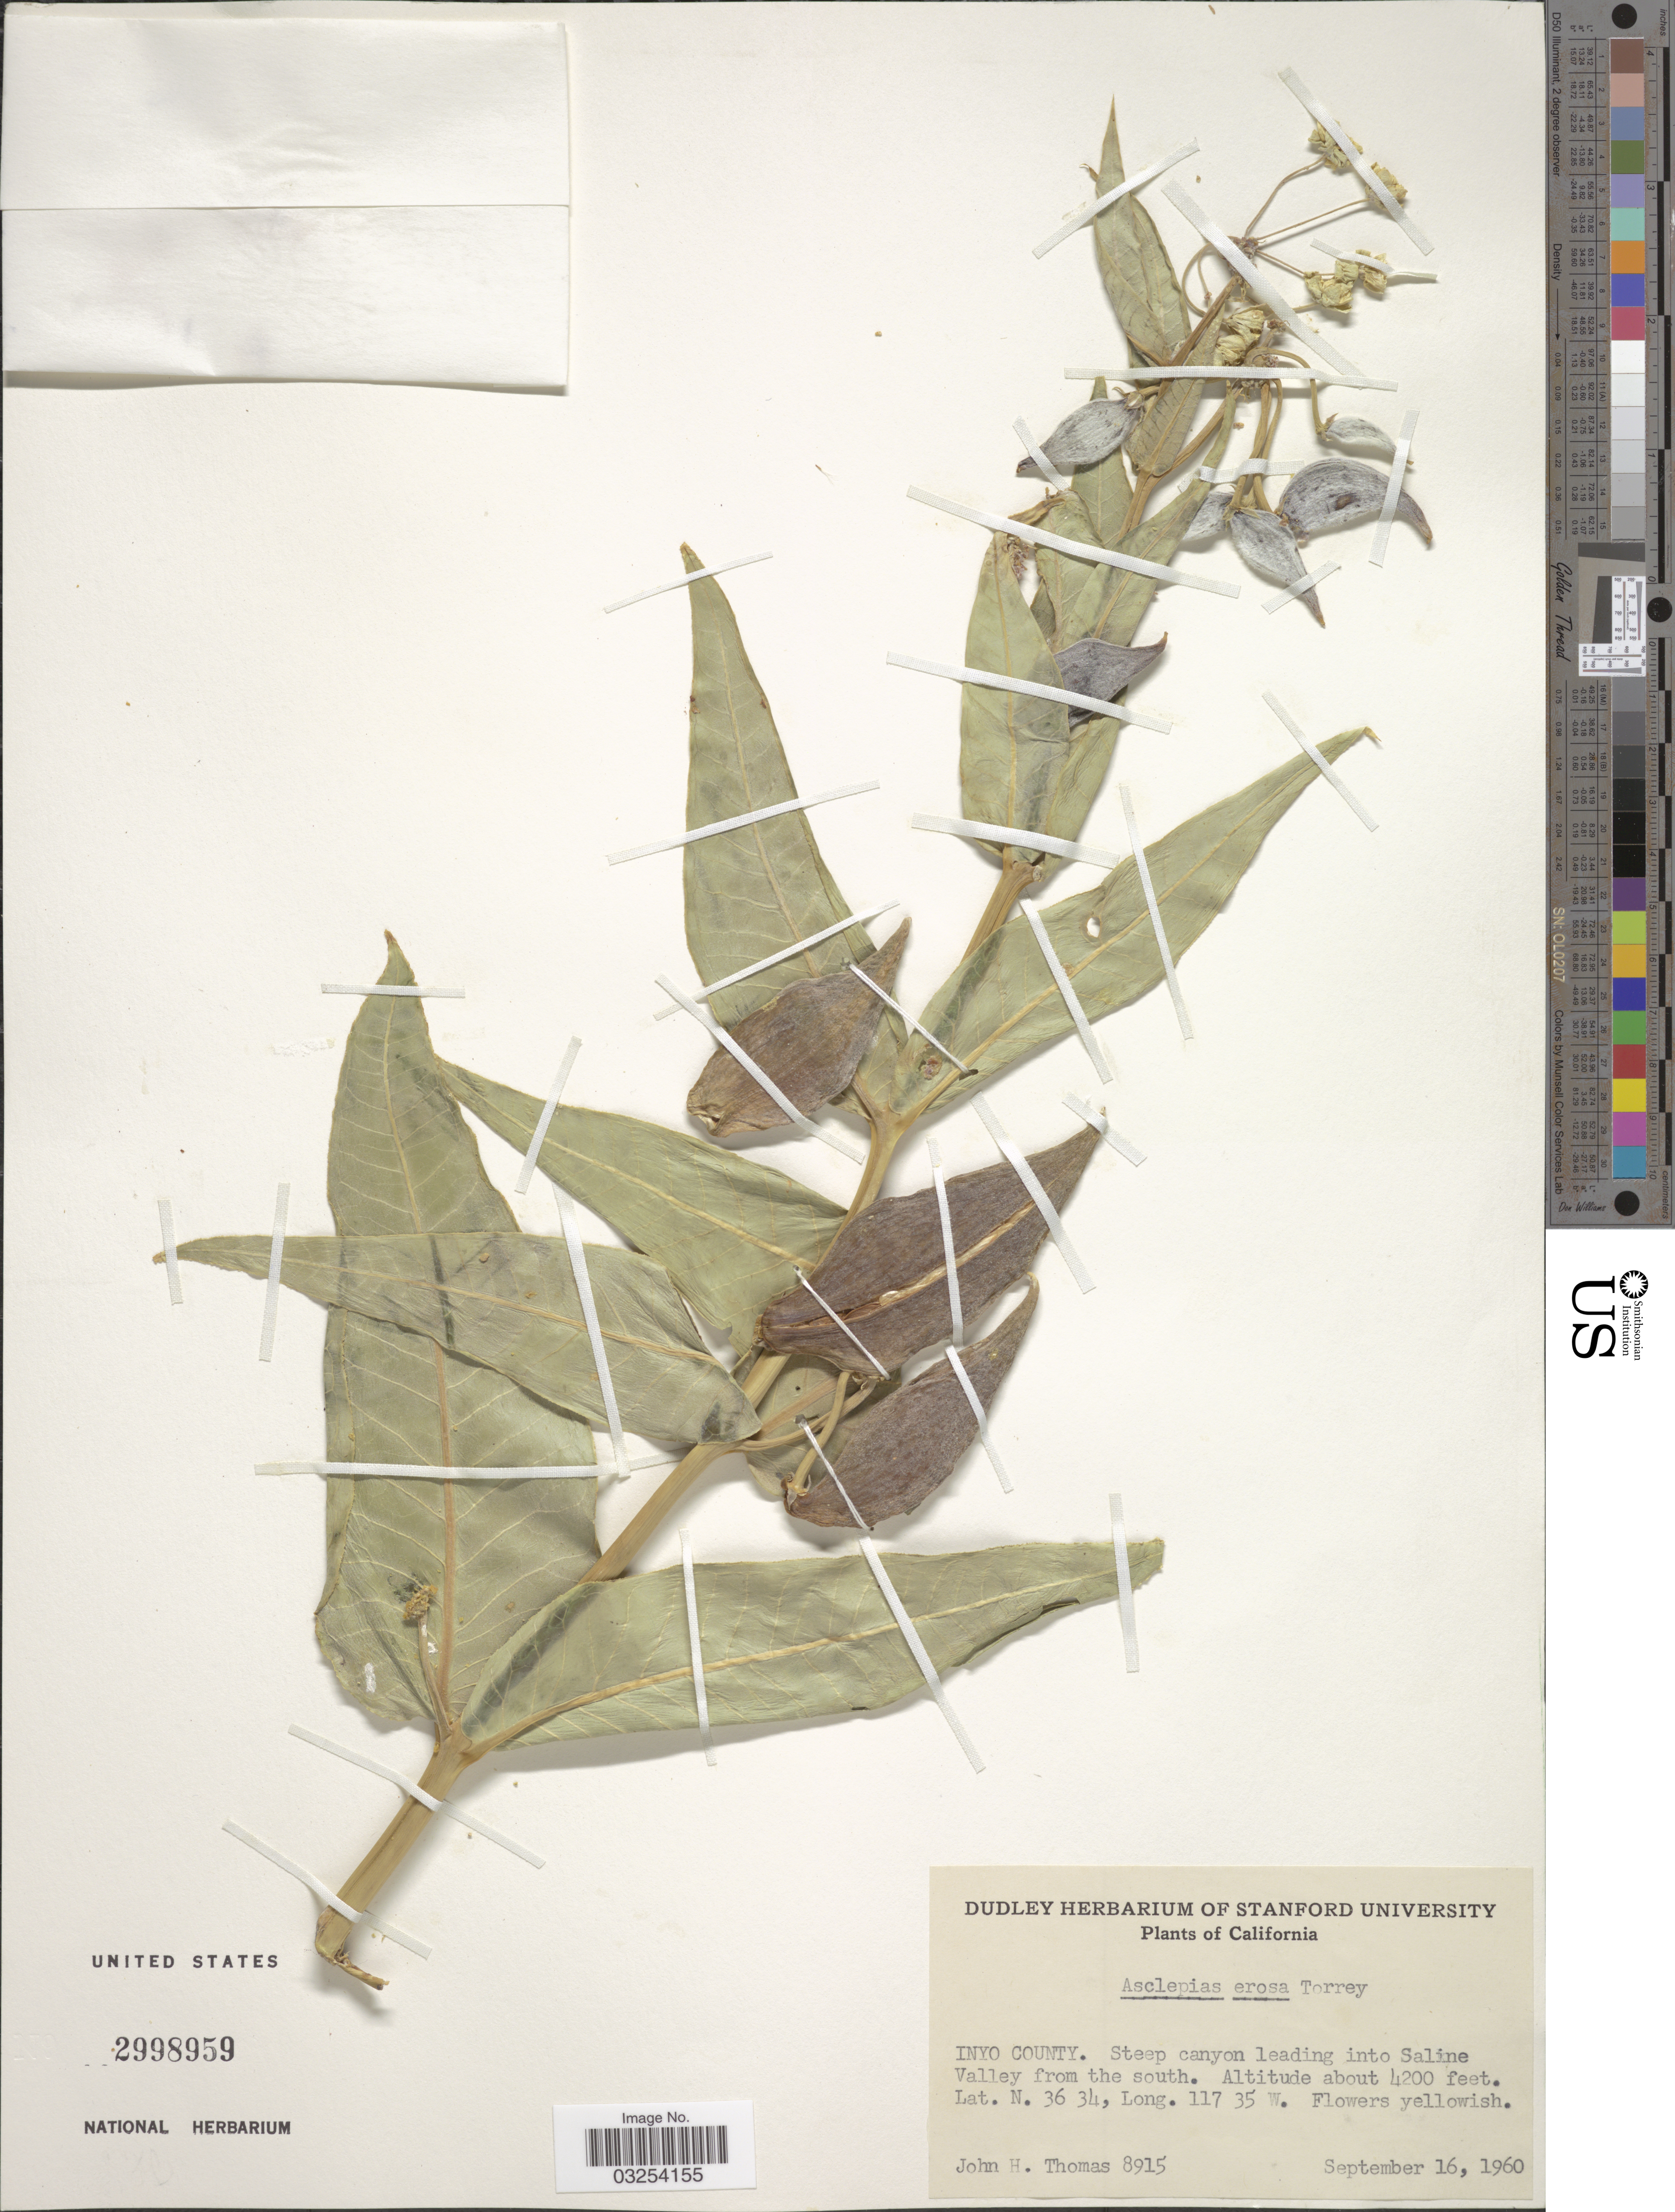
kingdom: Plantae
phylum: Tracheophyta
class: Magnoliopsida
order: Gentianales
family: Apocynaceae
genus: Asclepias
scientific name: Asclepias erosa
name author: Torr.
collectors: J. H. Thomas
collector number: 8915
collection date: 1960-09-16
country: United States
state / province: California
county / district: Inyo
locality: Inyo County. Steep canyon leading into Saline Valley from the south.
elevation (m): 1280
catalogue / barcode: US 2998959